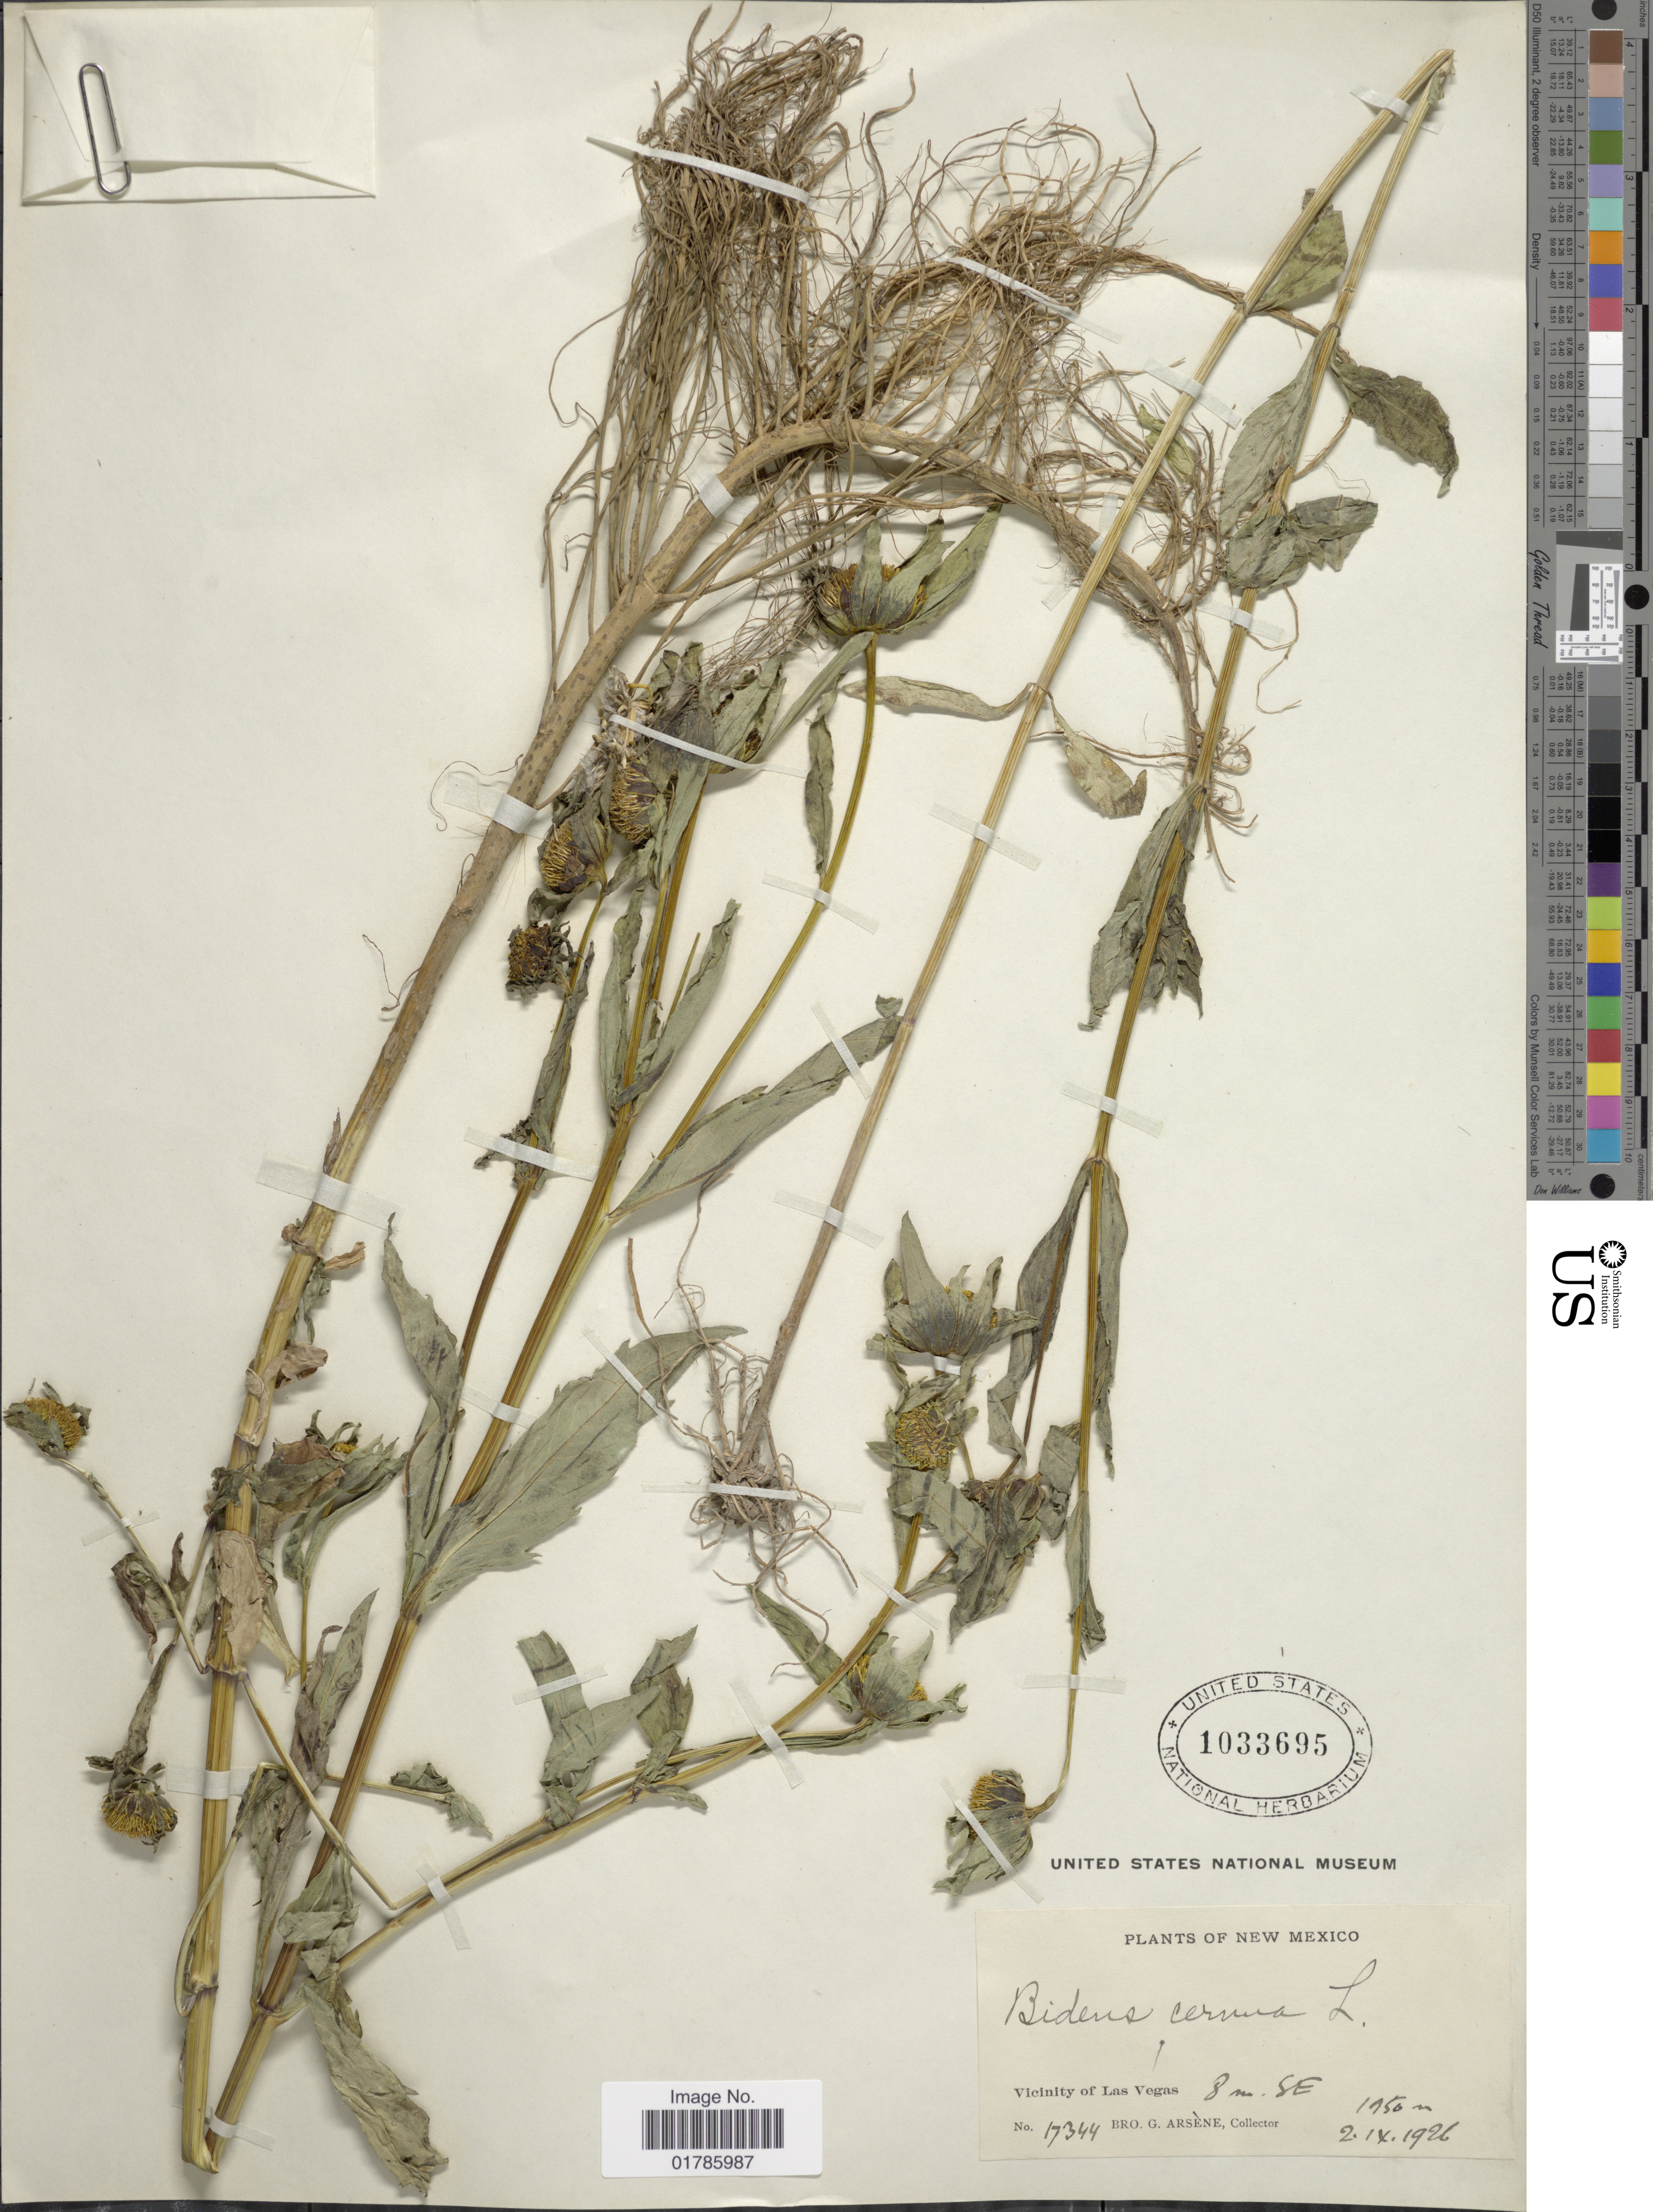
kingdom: Plantae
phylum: Tracheophyta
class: Magnoliopsida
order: Asterales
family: Asteraceae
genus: Bidens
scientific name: Bidens cernua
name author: L.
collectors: Bro. G. Arsène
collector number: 17344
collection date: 1926-09-02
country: United States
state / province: New Mexico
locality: Vicinity of Las Vegas, 8 m. SE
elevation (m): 1950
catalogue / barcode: US 1033695